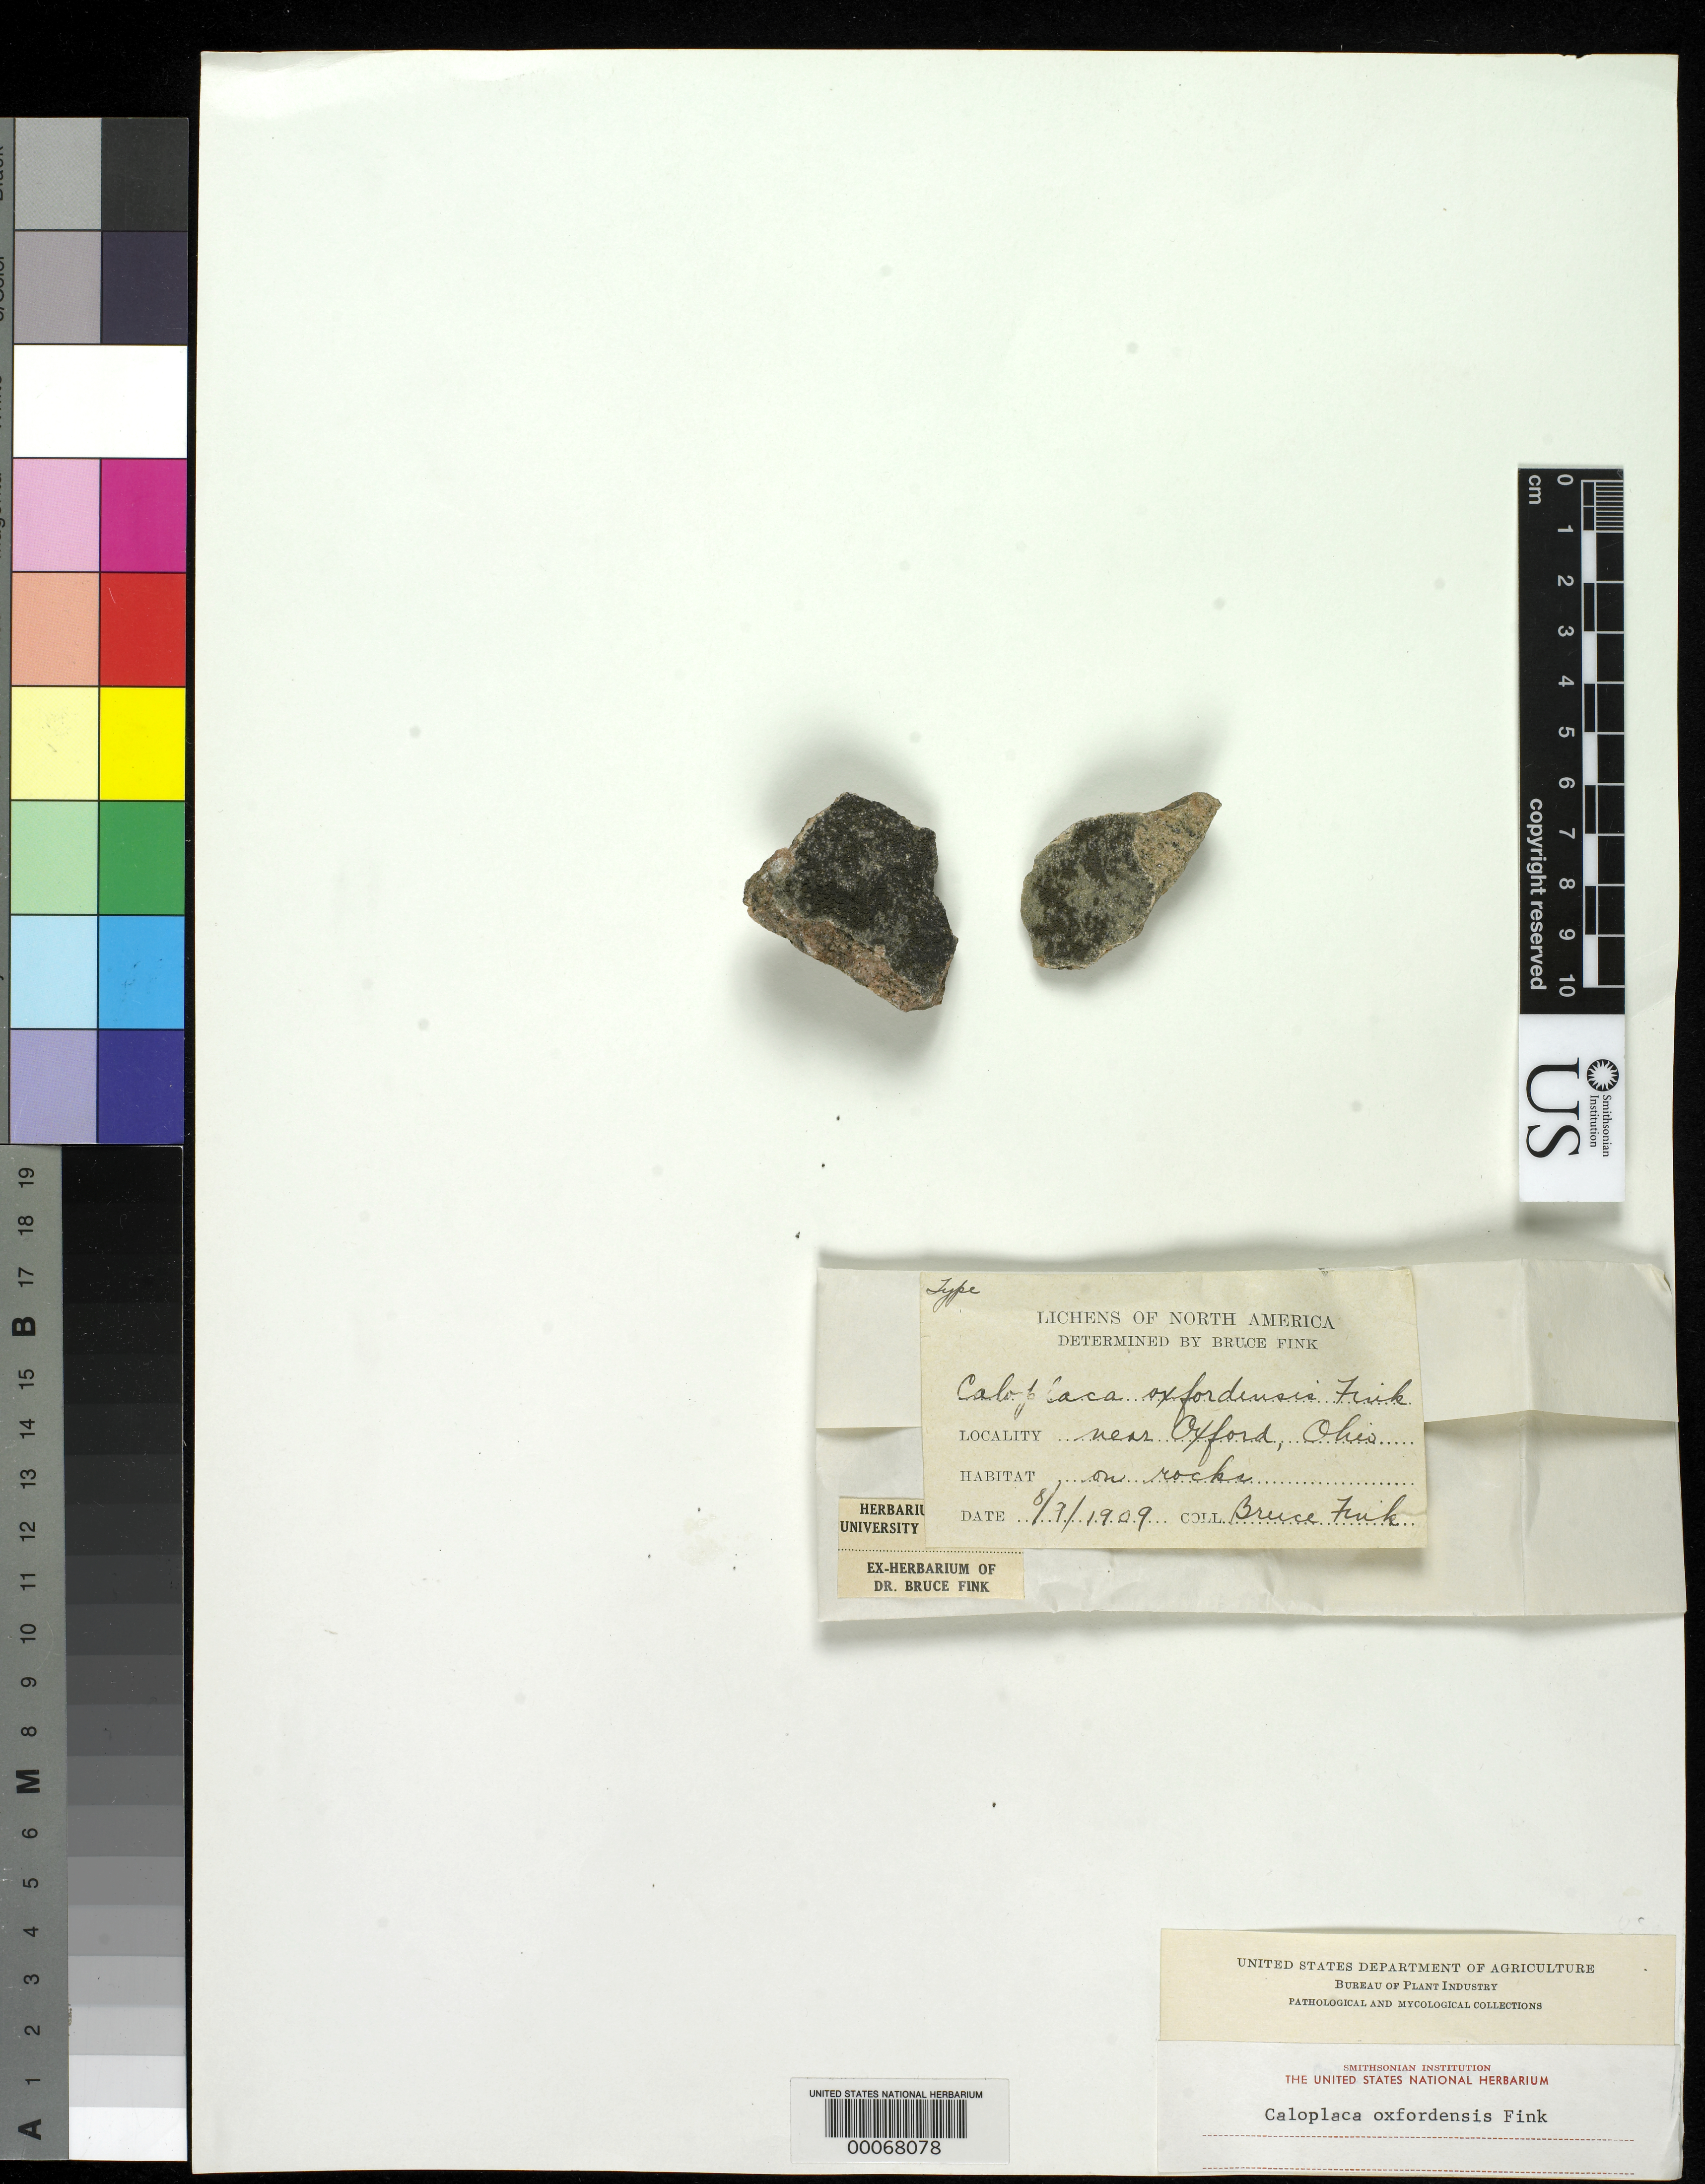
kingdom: Fungi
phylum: Ascomycota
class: Lecanoromycetes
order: Teloschistales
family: Teloschistaceae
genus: Caloplaca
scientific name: Caloplaca oxfordensis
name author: Fink ex J.Hedrick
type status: Isotype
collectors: B. Fink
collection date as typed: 09 Aug 1909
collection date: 1909-08-09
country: United States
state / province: Ohio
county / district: Butler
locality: Near Oxford.